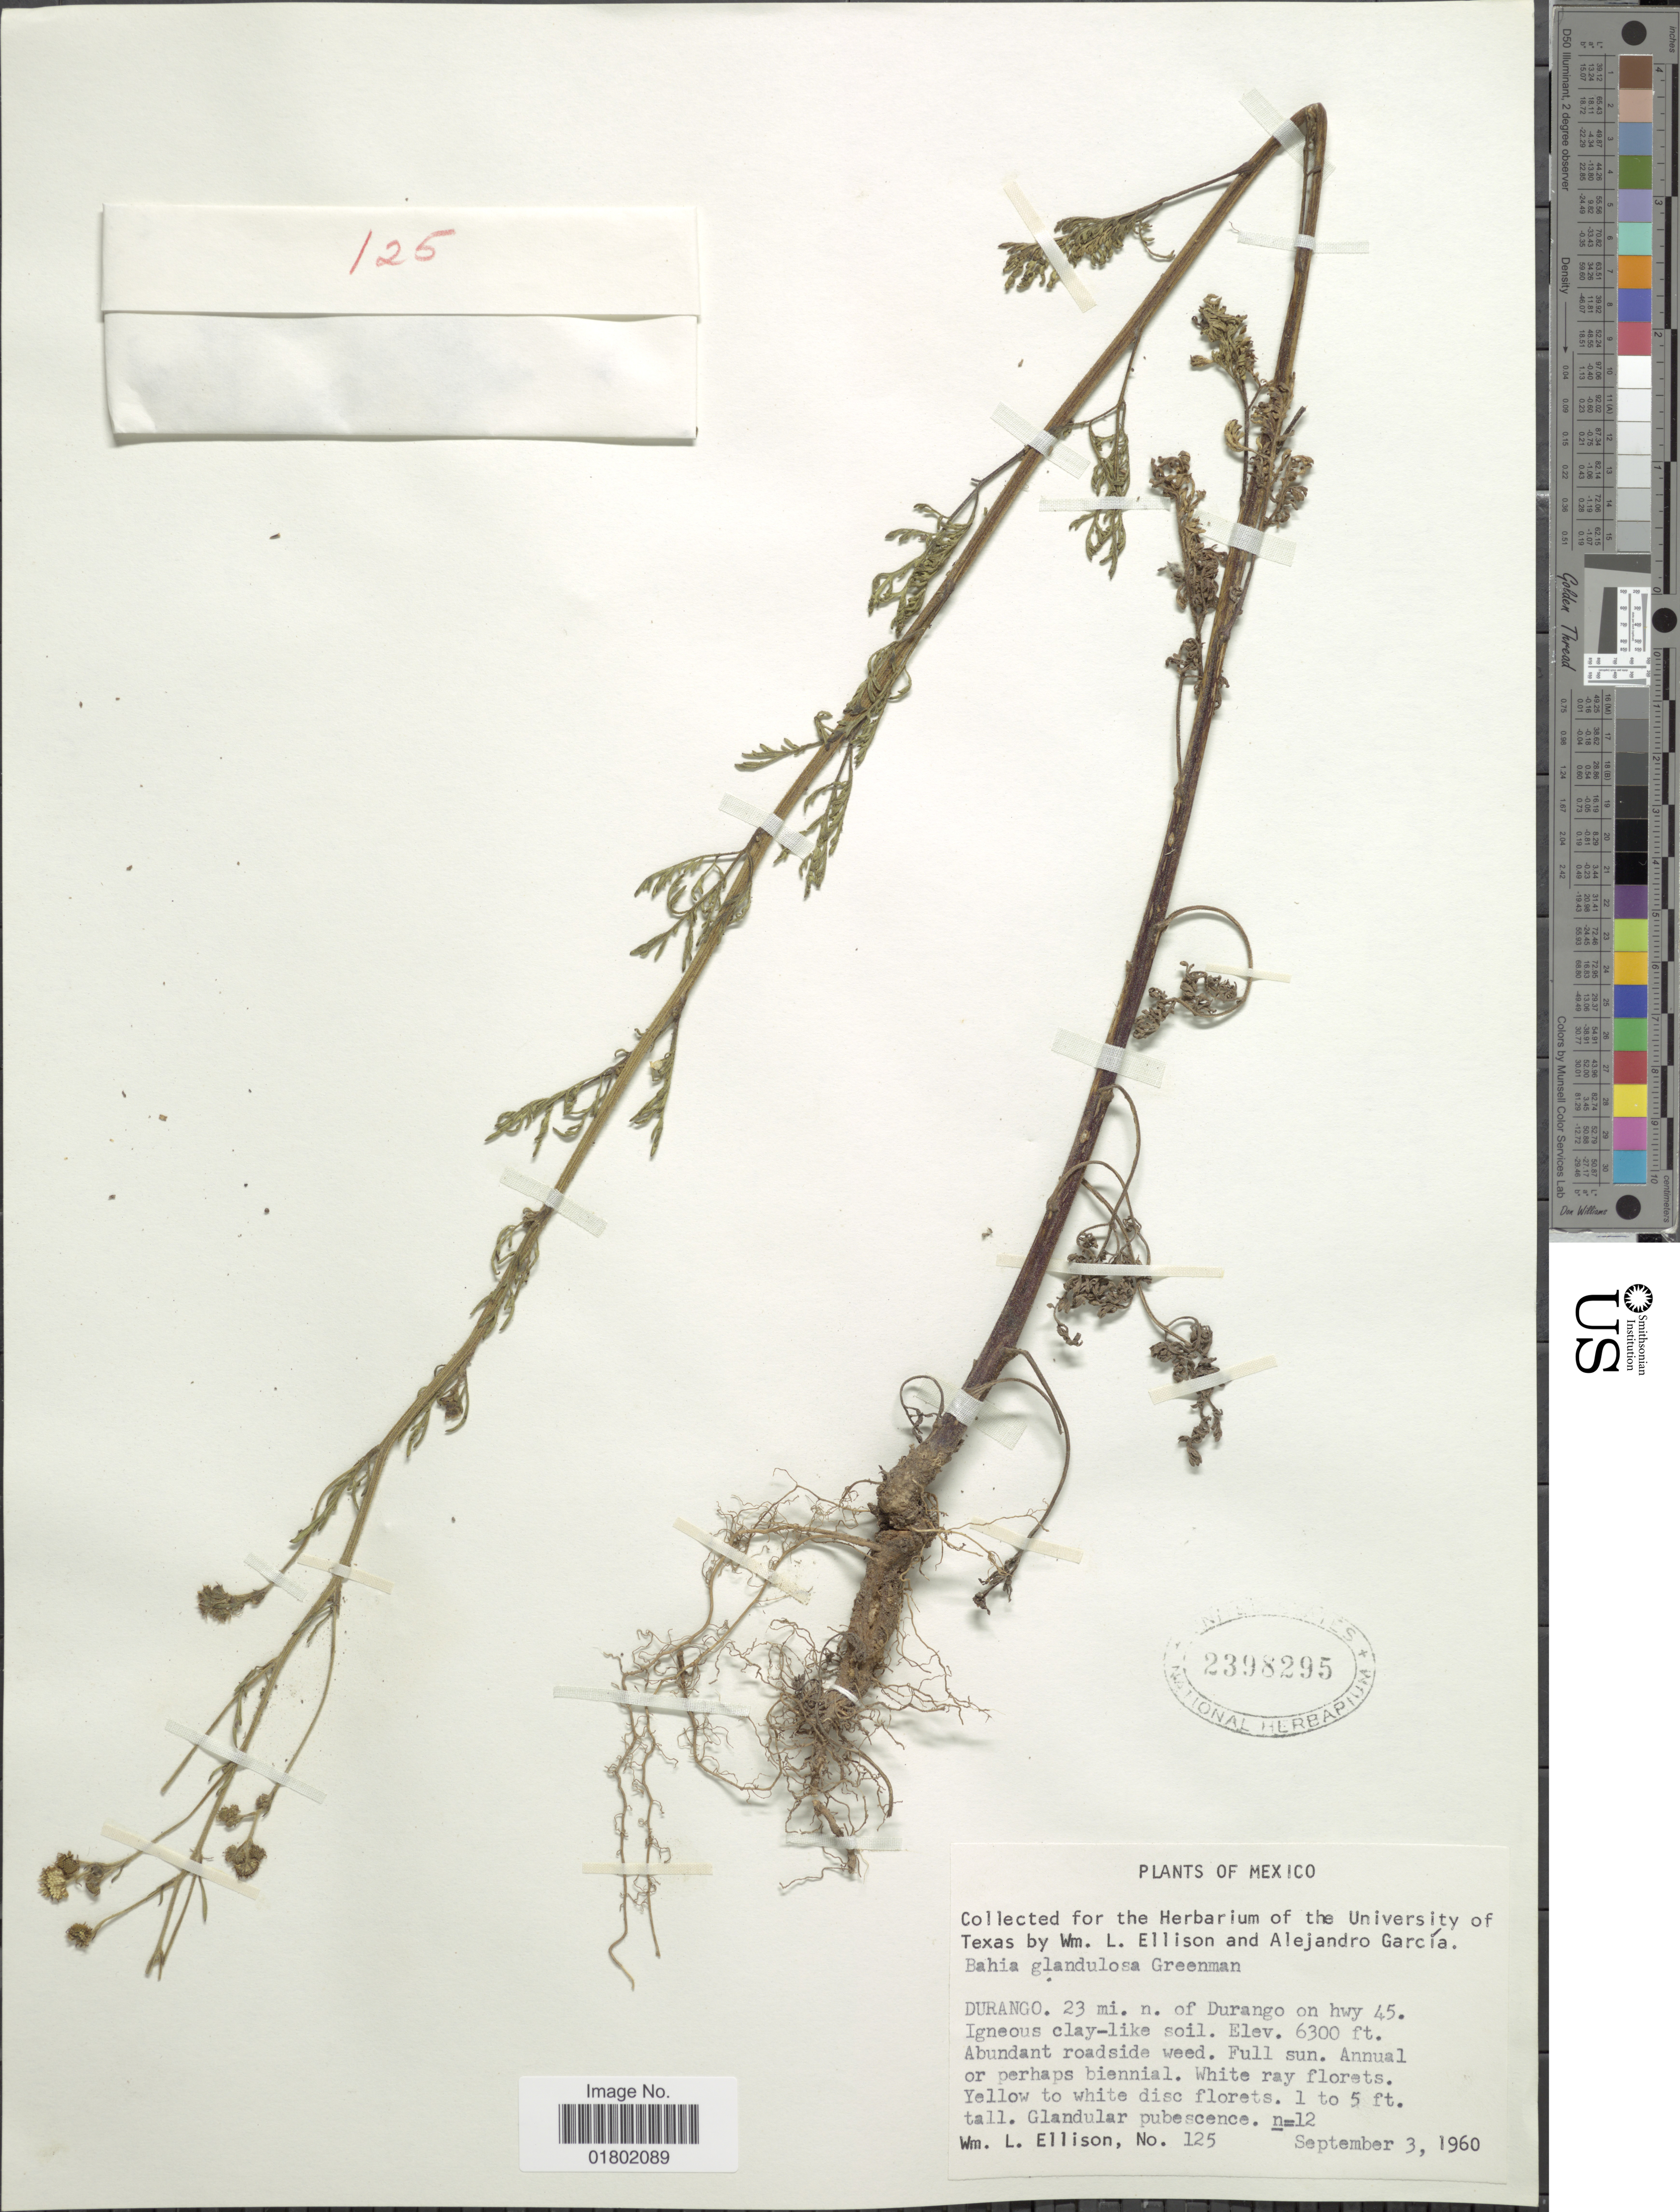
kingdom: Plantae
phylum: Tracheophyta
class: Magnoliopsida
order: Asterales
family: Asteraceae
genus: Bahia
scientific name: Bahia glandulosa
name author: Greenm.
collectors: W. L. Ellison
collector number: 125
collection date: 1960-09-03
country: Mexico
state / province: Durango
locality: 23 mi. n. of Durango on hwy 45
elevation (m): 1920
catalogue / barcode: US 2398295